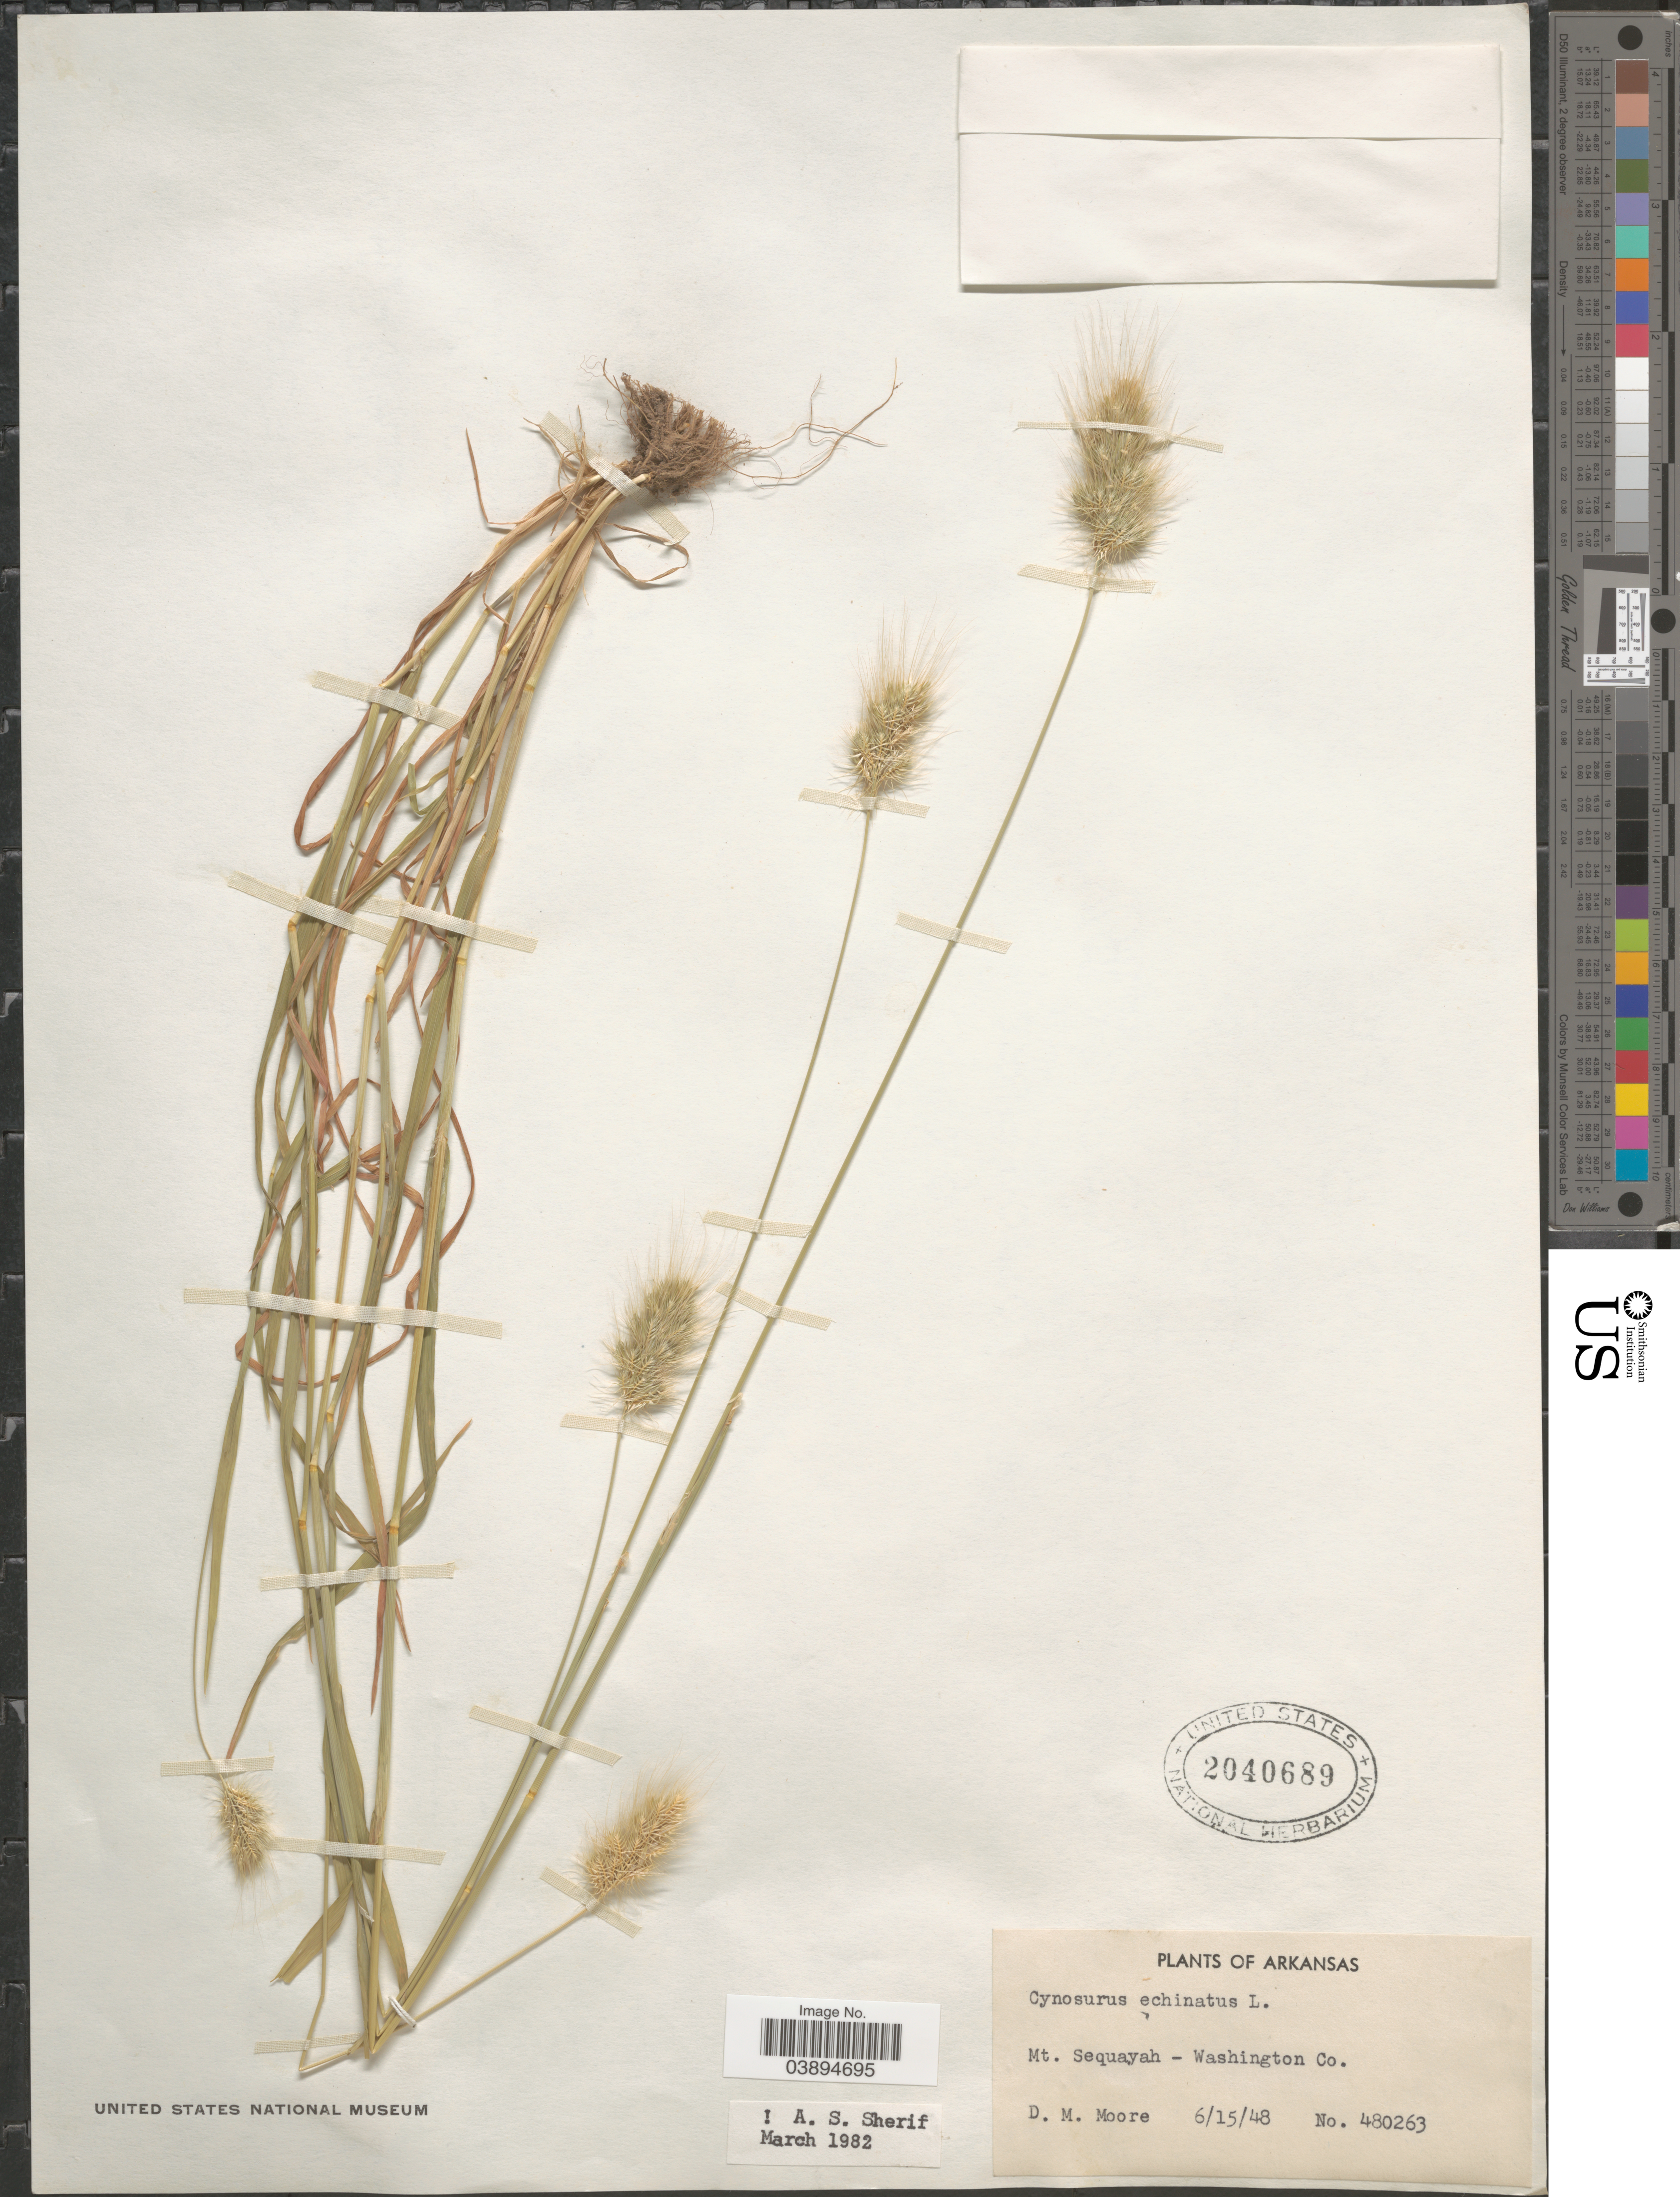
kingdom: Plantae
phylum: Tracheophyta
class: Liliopsida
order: Poales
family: Poaceae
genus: Cynosurus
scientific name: Cynosurus echinatus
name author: L.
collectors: D. Moore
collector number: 480263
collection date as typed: Transcribed d/m/y: 15/6/48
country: United States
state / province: Arkansas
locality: Mt. Sequayah - Washington Co.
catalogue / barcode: US 2040689